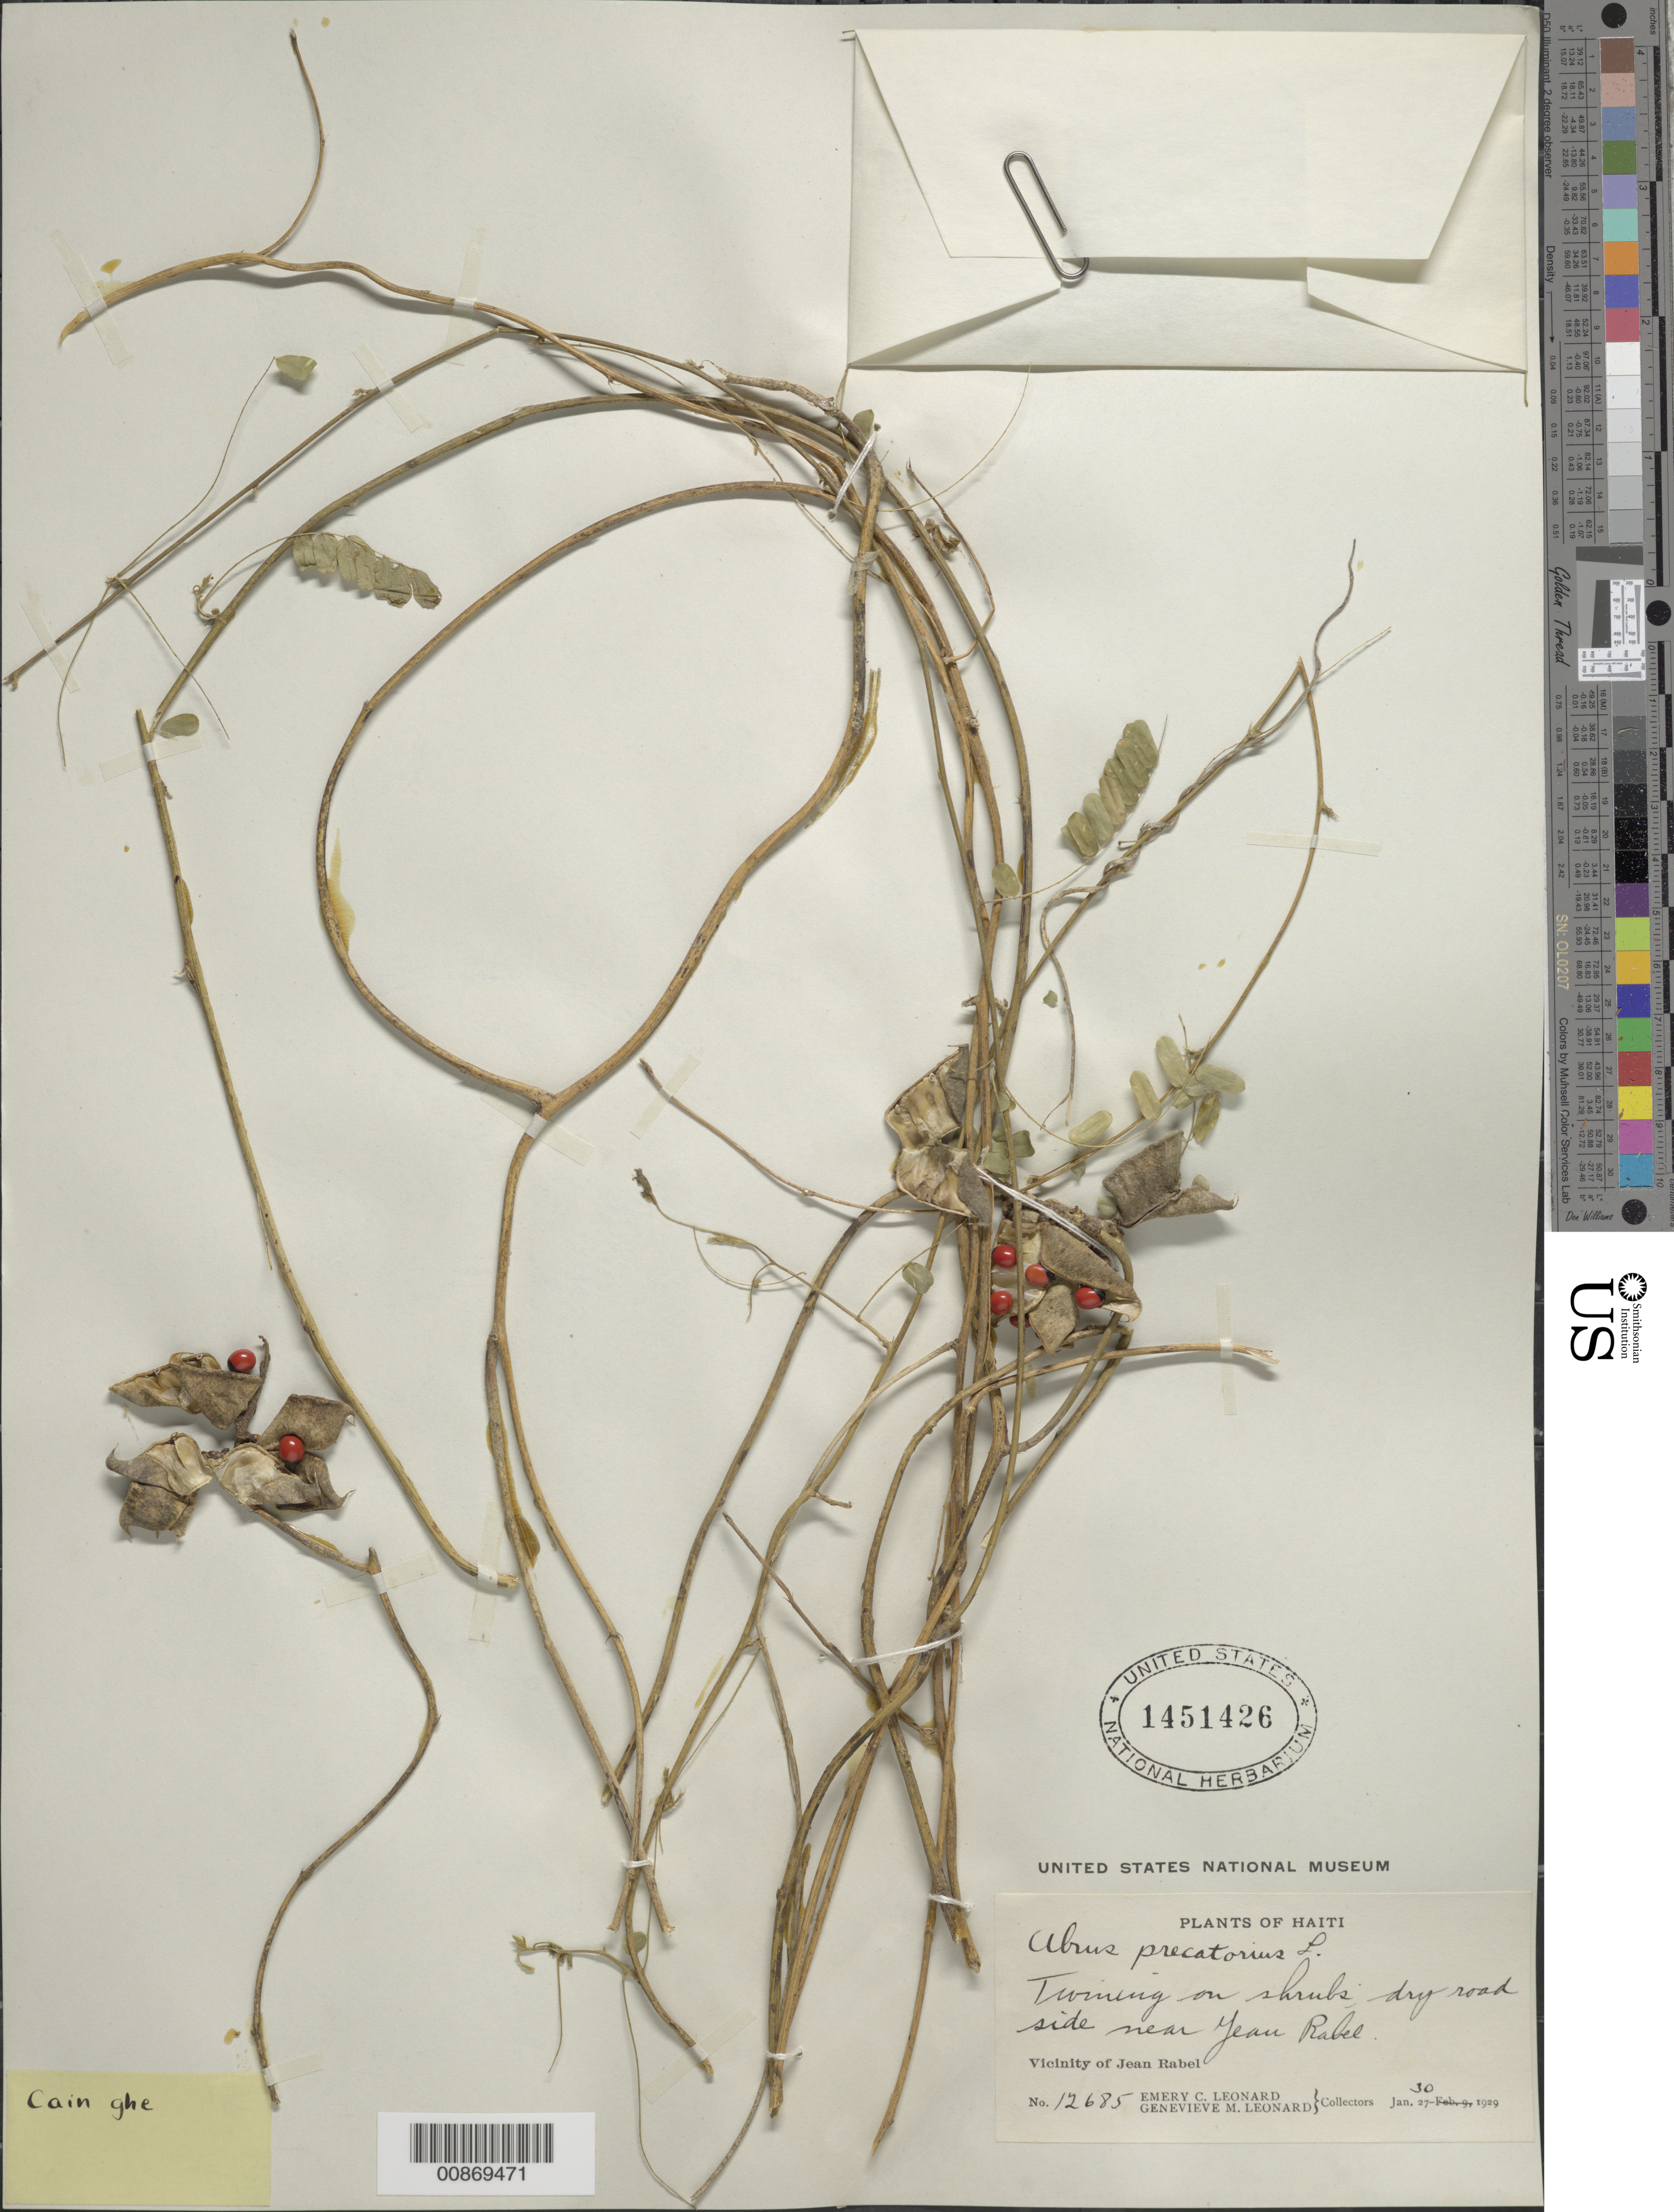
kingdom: Plantae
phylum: Tracheophyta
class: Magnoliopsida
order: Fabales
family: Fabaceae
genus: Abrus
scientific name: Abrus precatorius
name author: L.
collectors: E. C. Leonard & G. M. Leonard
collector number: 12685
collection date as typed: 30 Jan 1929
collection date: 1929-01-30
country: Haiti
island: Hispaniola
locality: Near Jean Rabel.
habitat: Twining on shrubs. Dry roadside.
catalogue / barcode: US 1451426